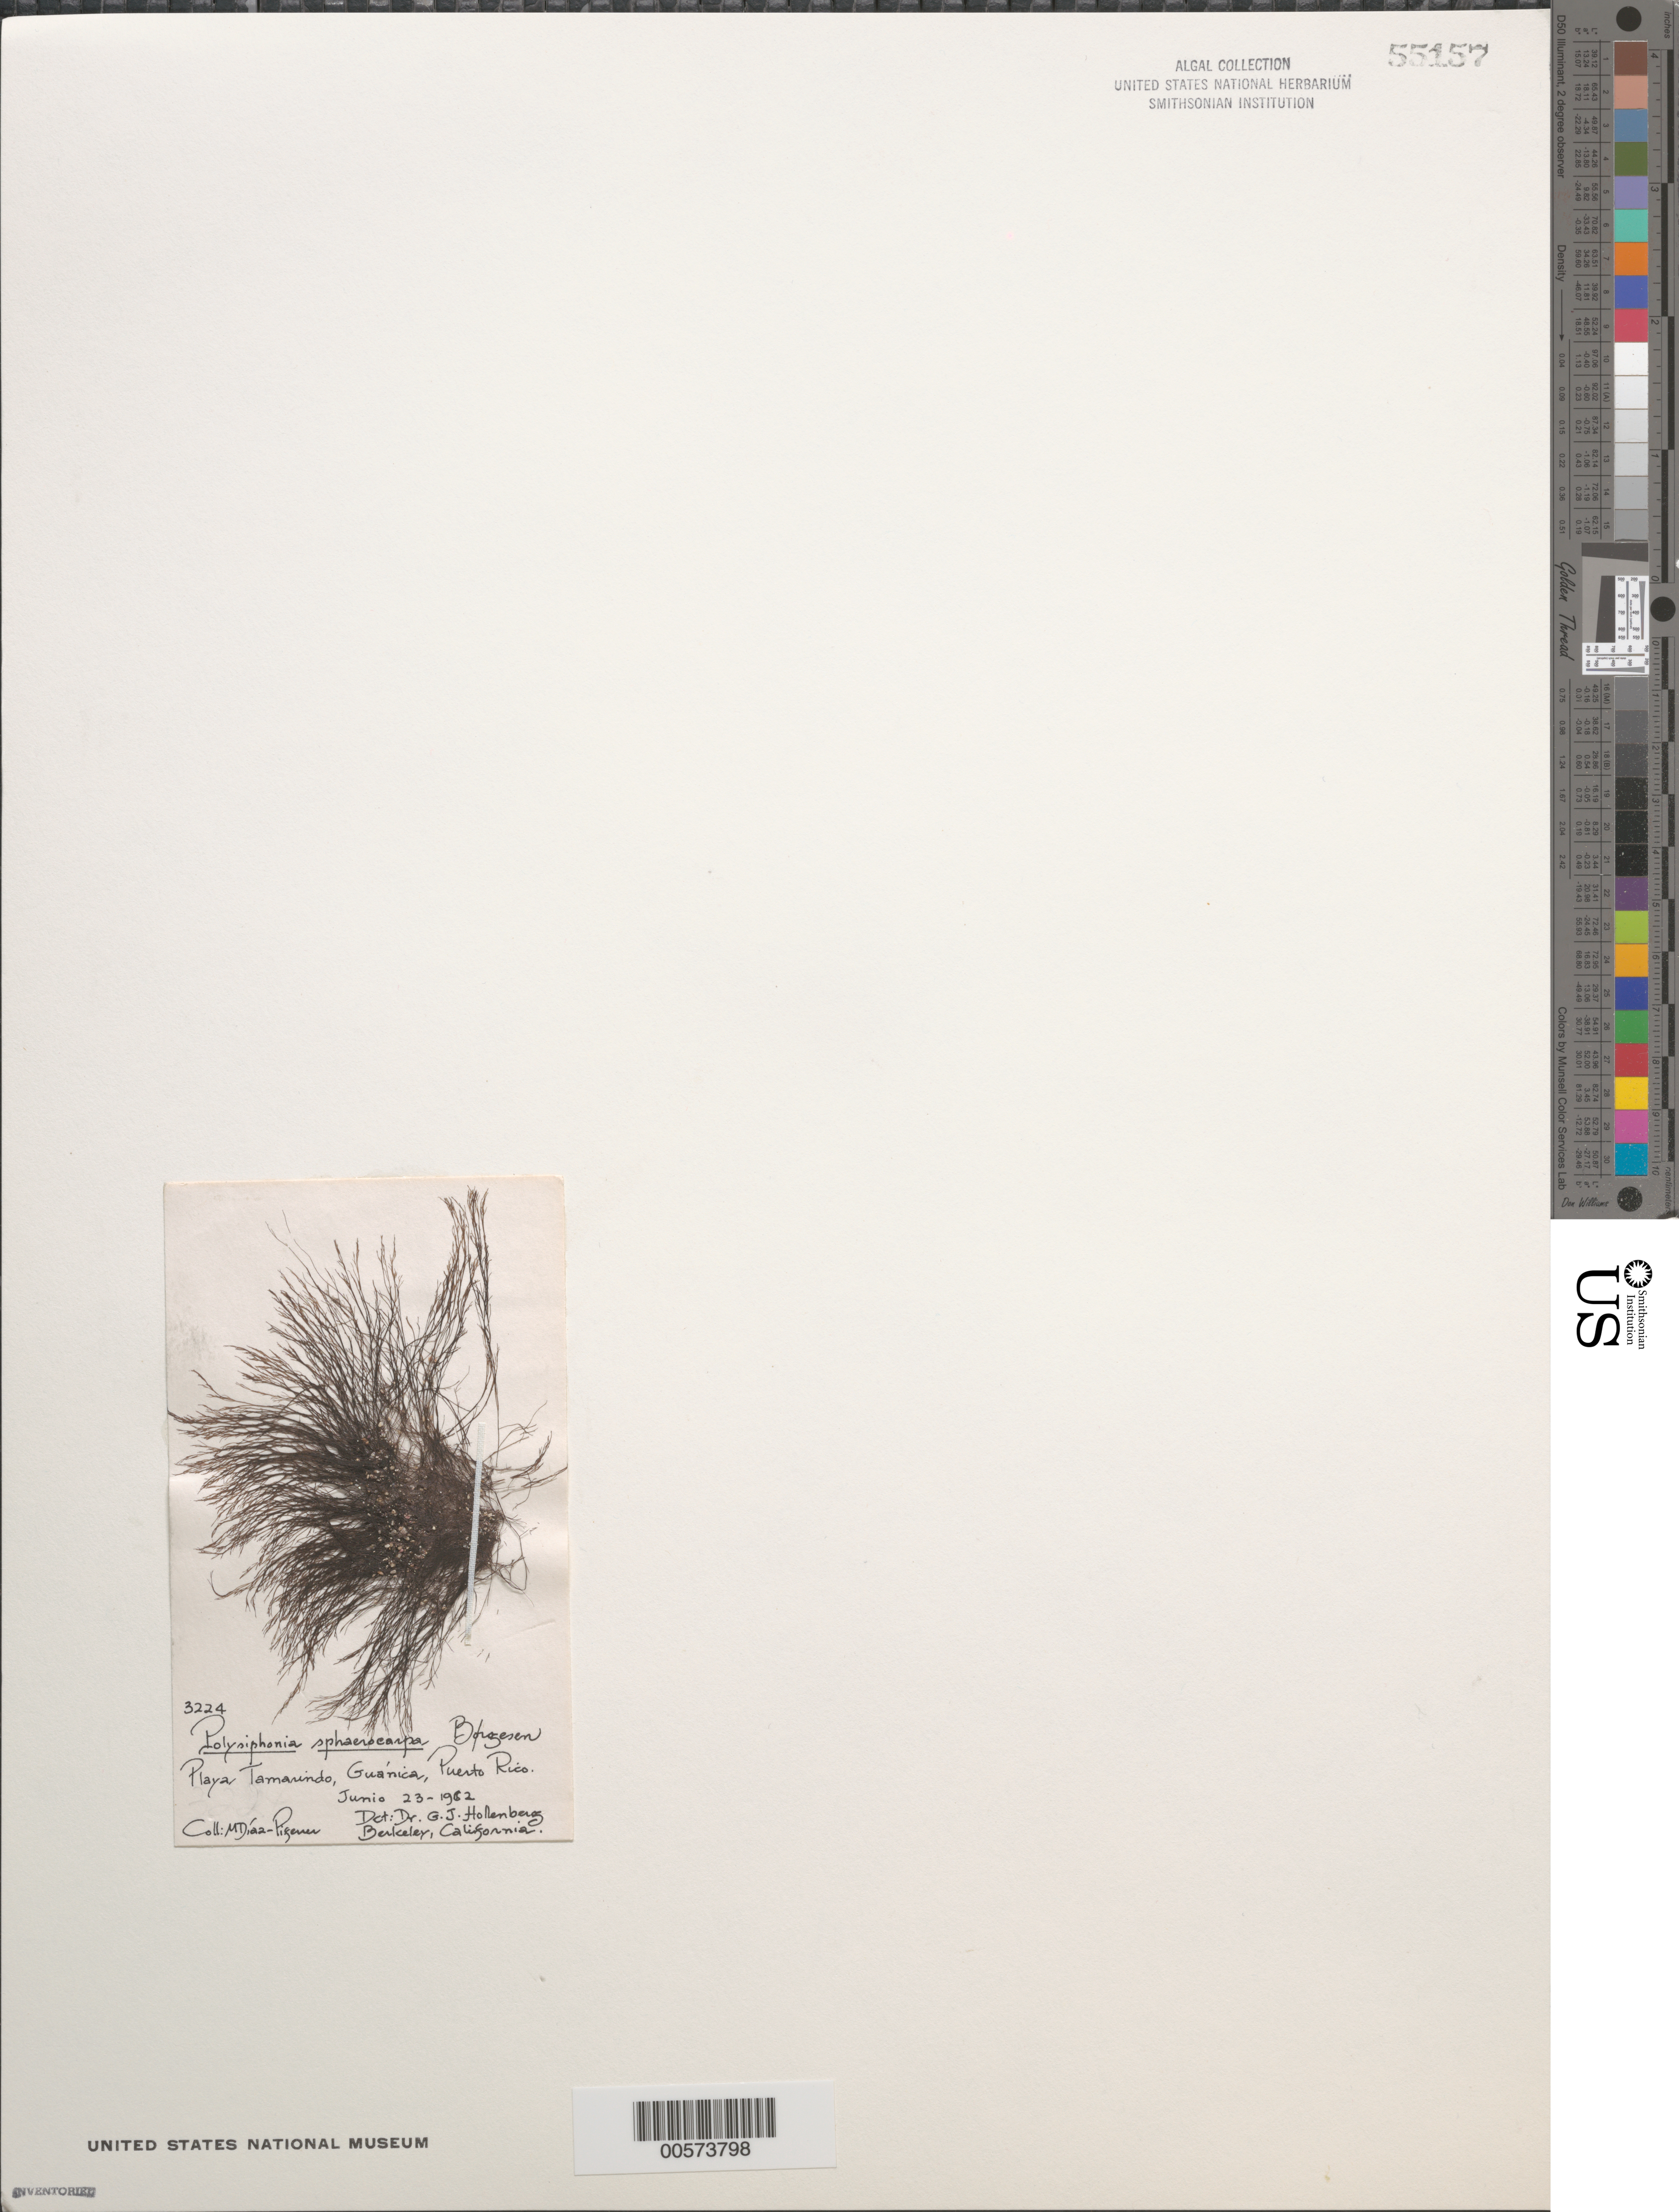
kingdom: Plantae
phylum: Rhodophyta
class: Florideophyceae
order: Ceramiales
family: Rhodomelaceae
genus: Melanothamnus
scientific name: Melanothamnus sphaerocarpus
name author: (Børgesen) Diaz-Tapia et al.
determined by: Algae name updating Project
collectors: M. Diaz-Piferrer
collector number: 3224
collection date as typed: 23 Jun 1962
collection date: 1962-06-23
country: Puerto Rico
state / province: Guanica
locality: Playa tamarindo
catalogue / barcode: US 55157